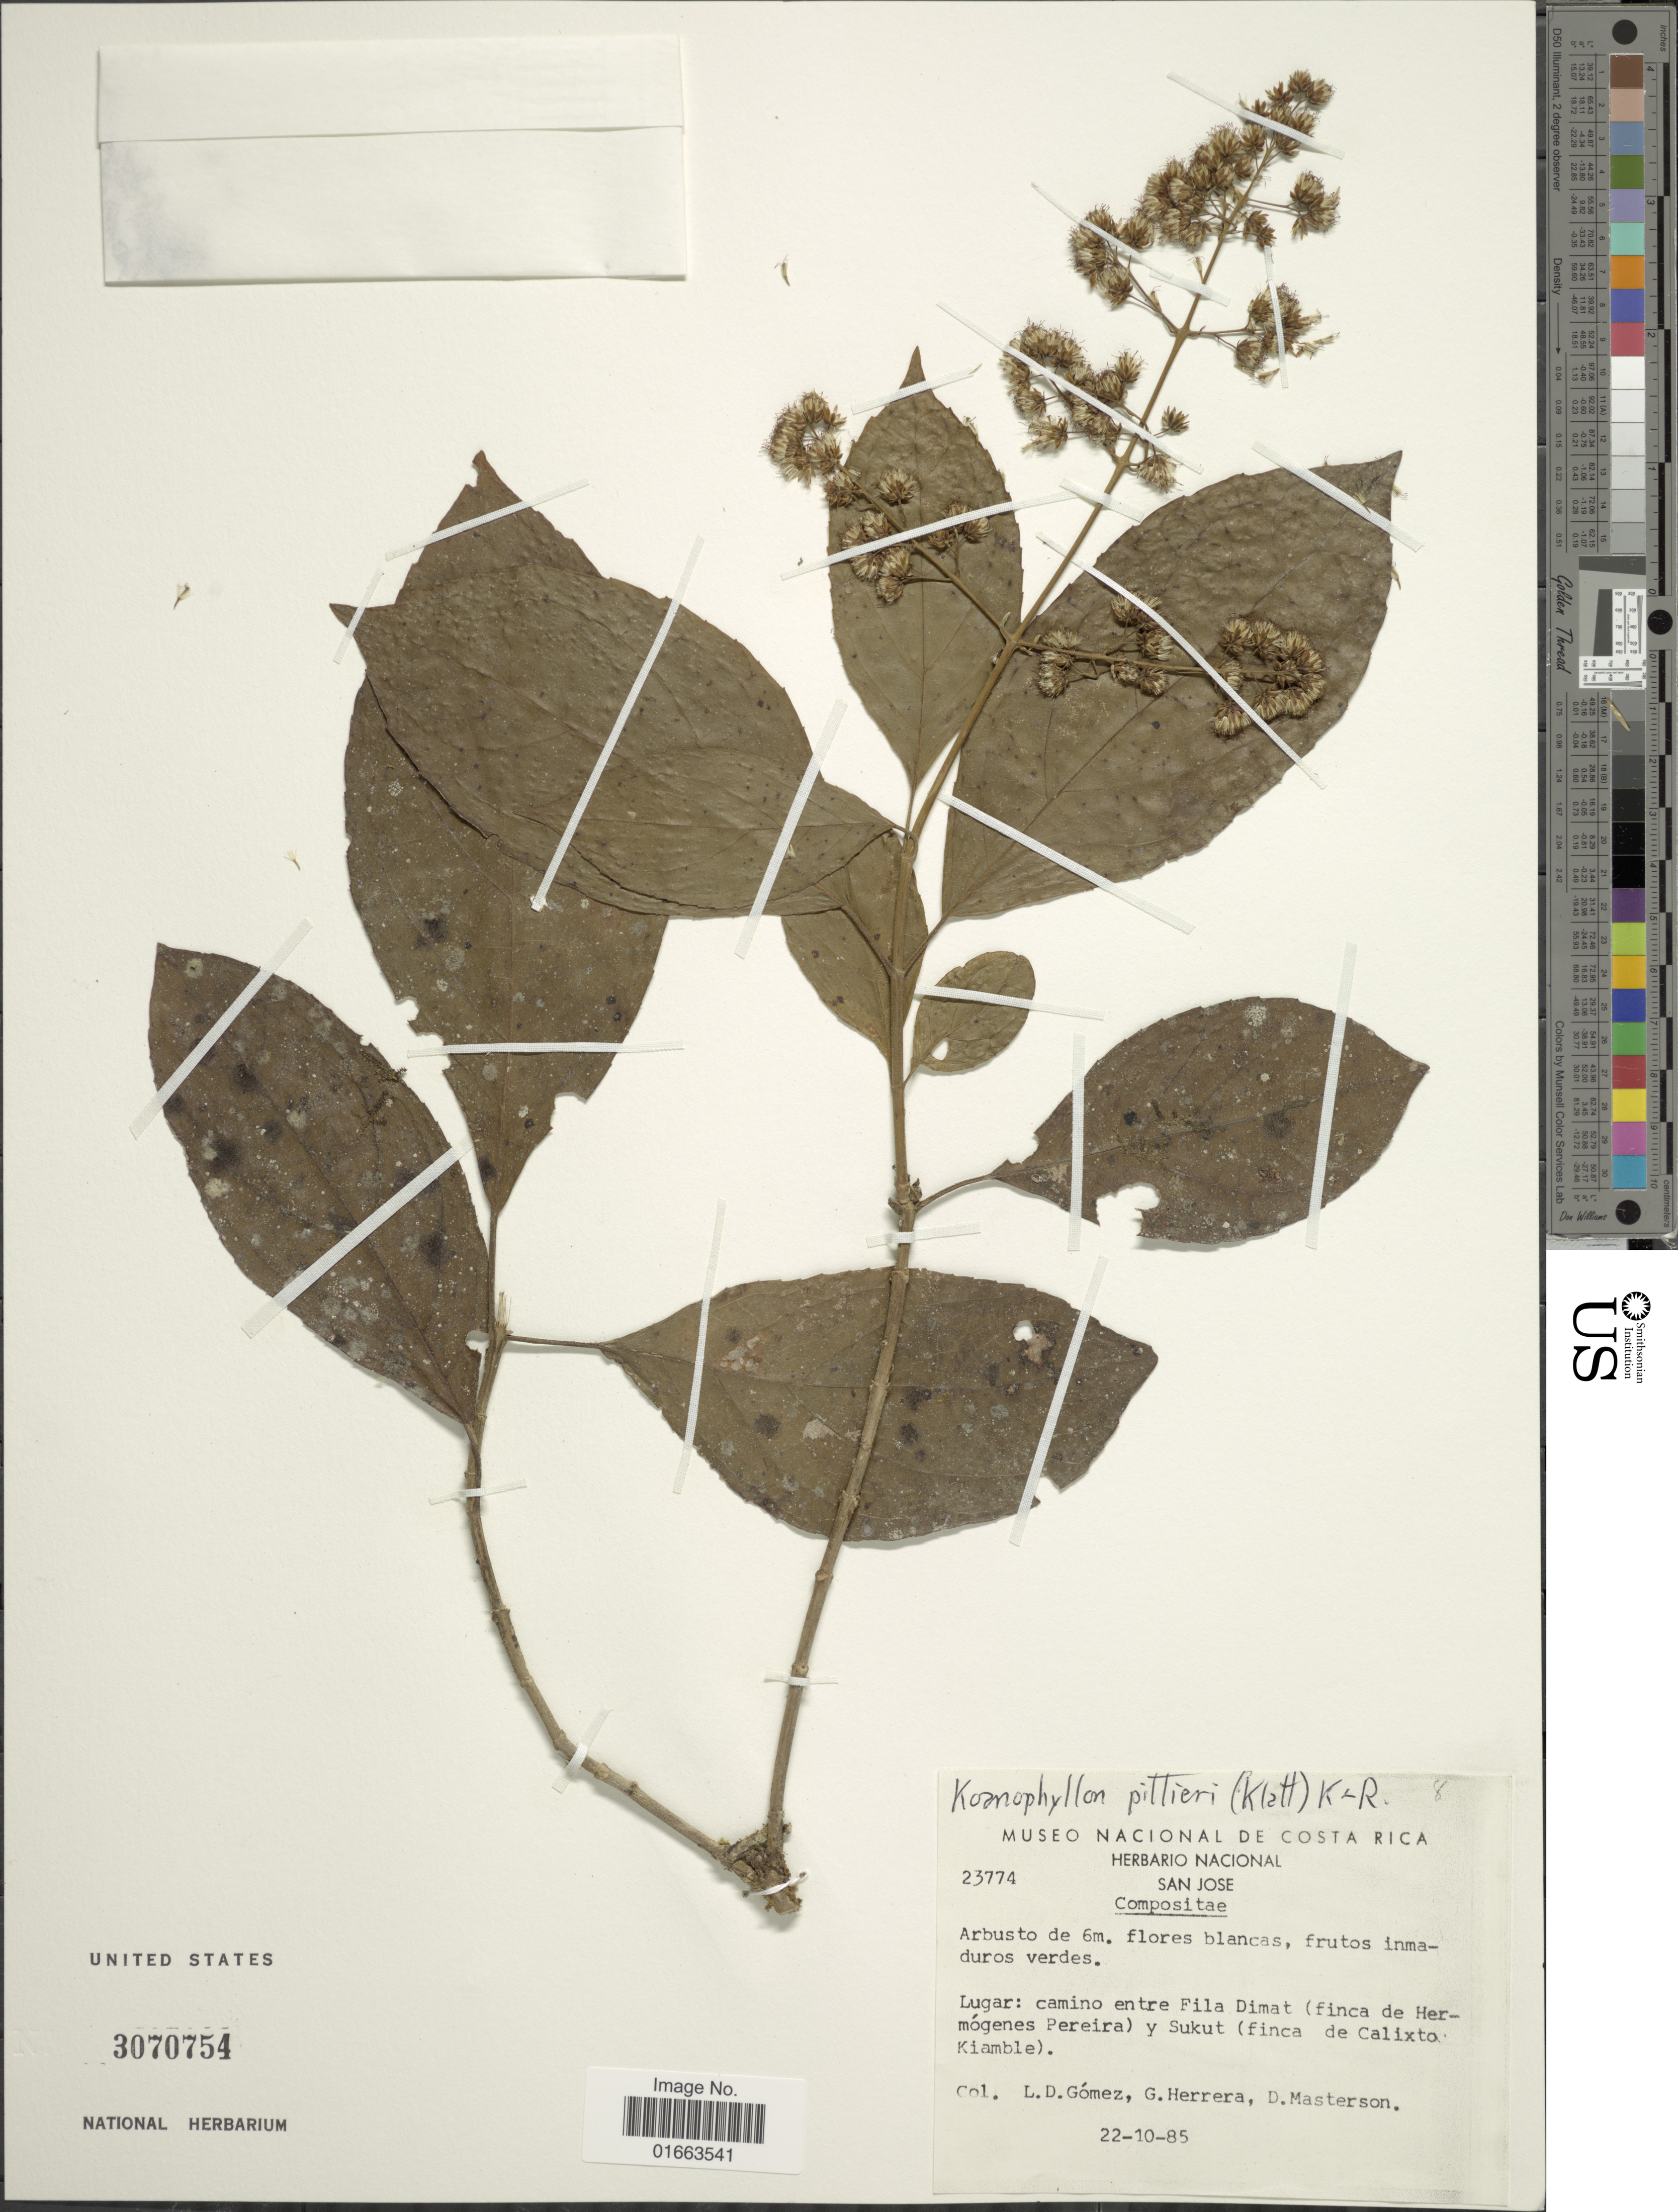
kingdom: Plantae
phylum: Tracheophyta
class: Magnoliopsida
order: Asterales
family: Asteraceae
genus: Koanophyllon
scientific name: Koanophyllon hylonoma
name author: (B.L. Rob.) R.M. King & H. Rob.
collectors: L. Gomez, G. Herrera & D. Masterson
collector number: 23774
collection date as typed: Transcribed d/m/y: 22/10/85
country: Costa Rica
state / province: Limón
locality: Lugar: camino entre Fila Dimat (finca de Hermógnes Pereira) y Sukut (finca de Calixto Kiamble)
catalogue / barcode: US 3070754